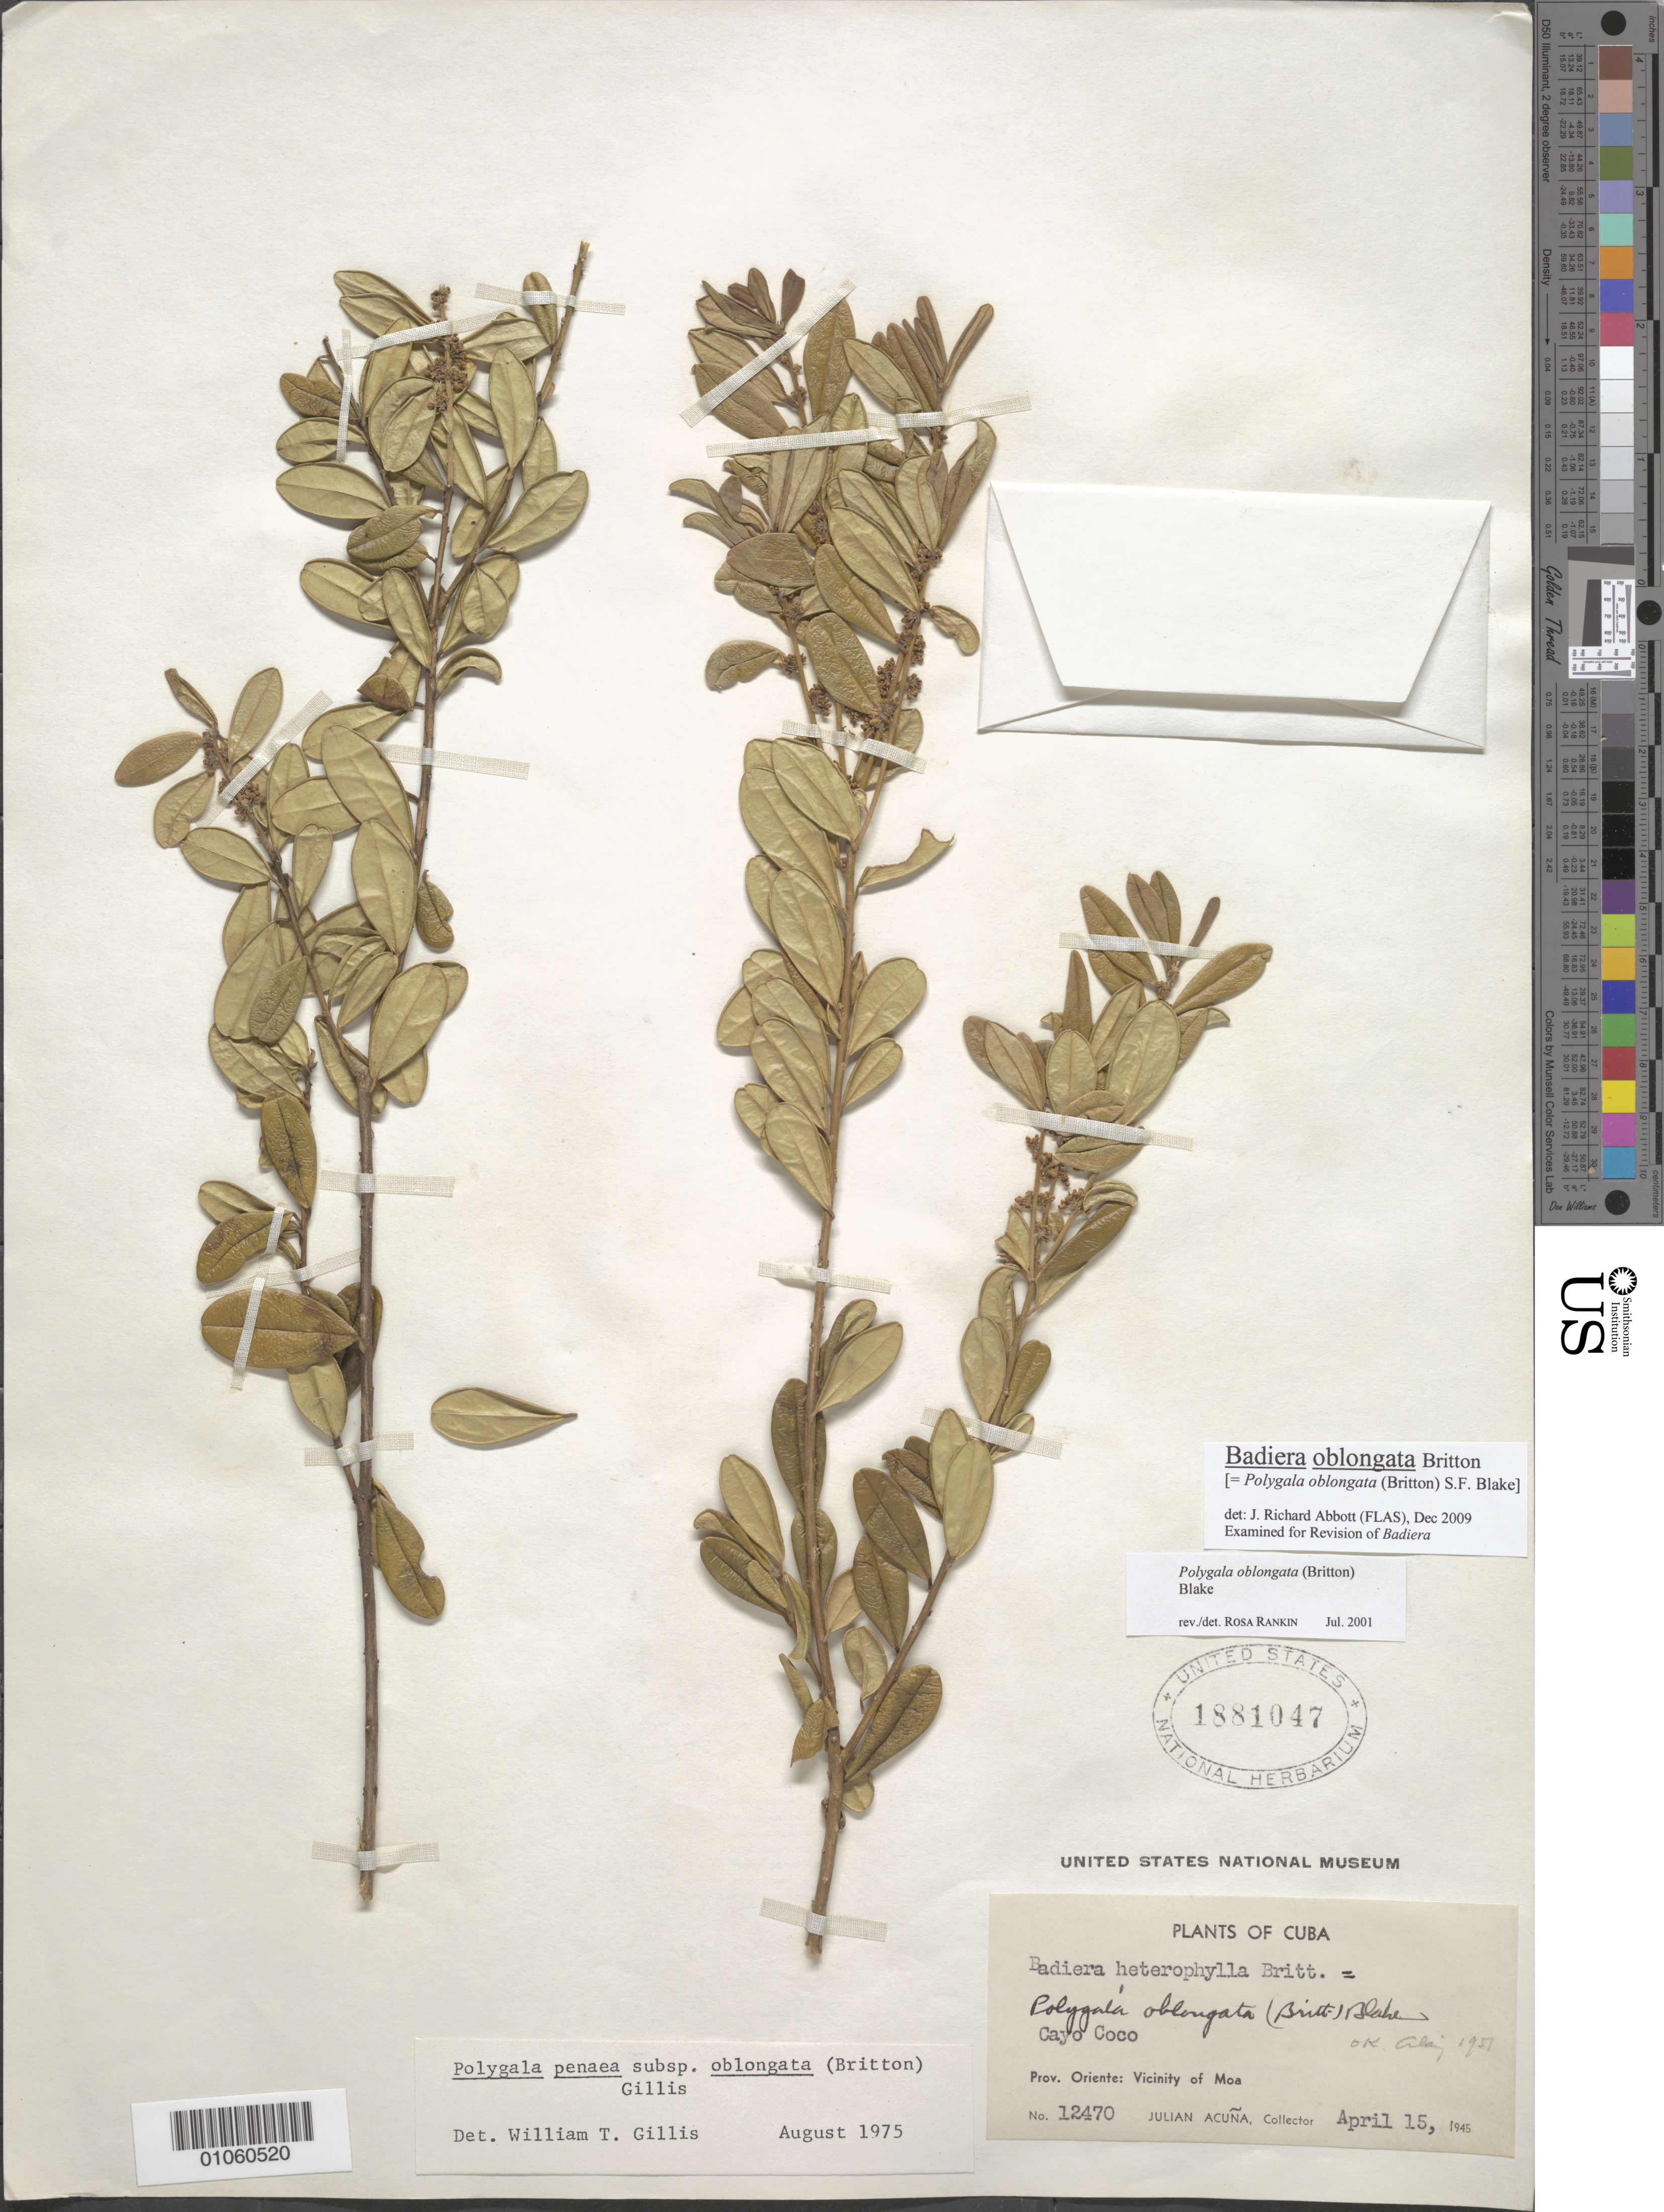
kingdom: Plantae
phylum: Tracheophyta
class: Magnoliopsida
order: Fabales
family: Polygalaceae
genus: Badiera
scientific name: Badiera oblongata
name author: Britton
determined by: Abbott, J. R., (FLAS)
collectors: J. Acuña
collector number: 12470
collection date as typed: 15 Apr 1945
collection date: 1945-04-15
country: Cuba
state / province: Holguín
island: Cuba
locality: Moa valley, Cayo Coco [Oriente]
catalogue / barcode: US 1881047